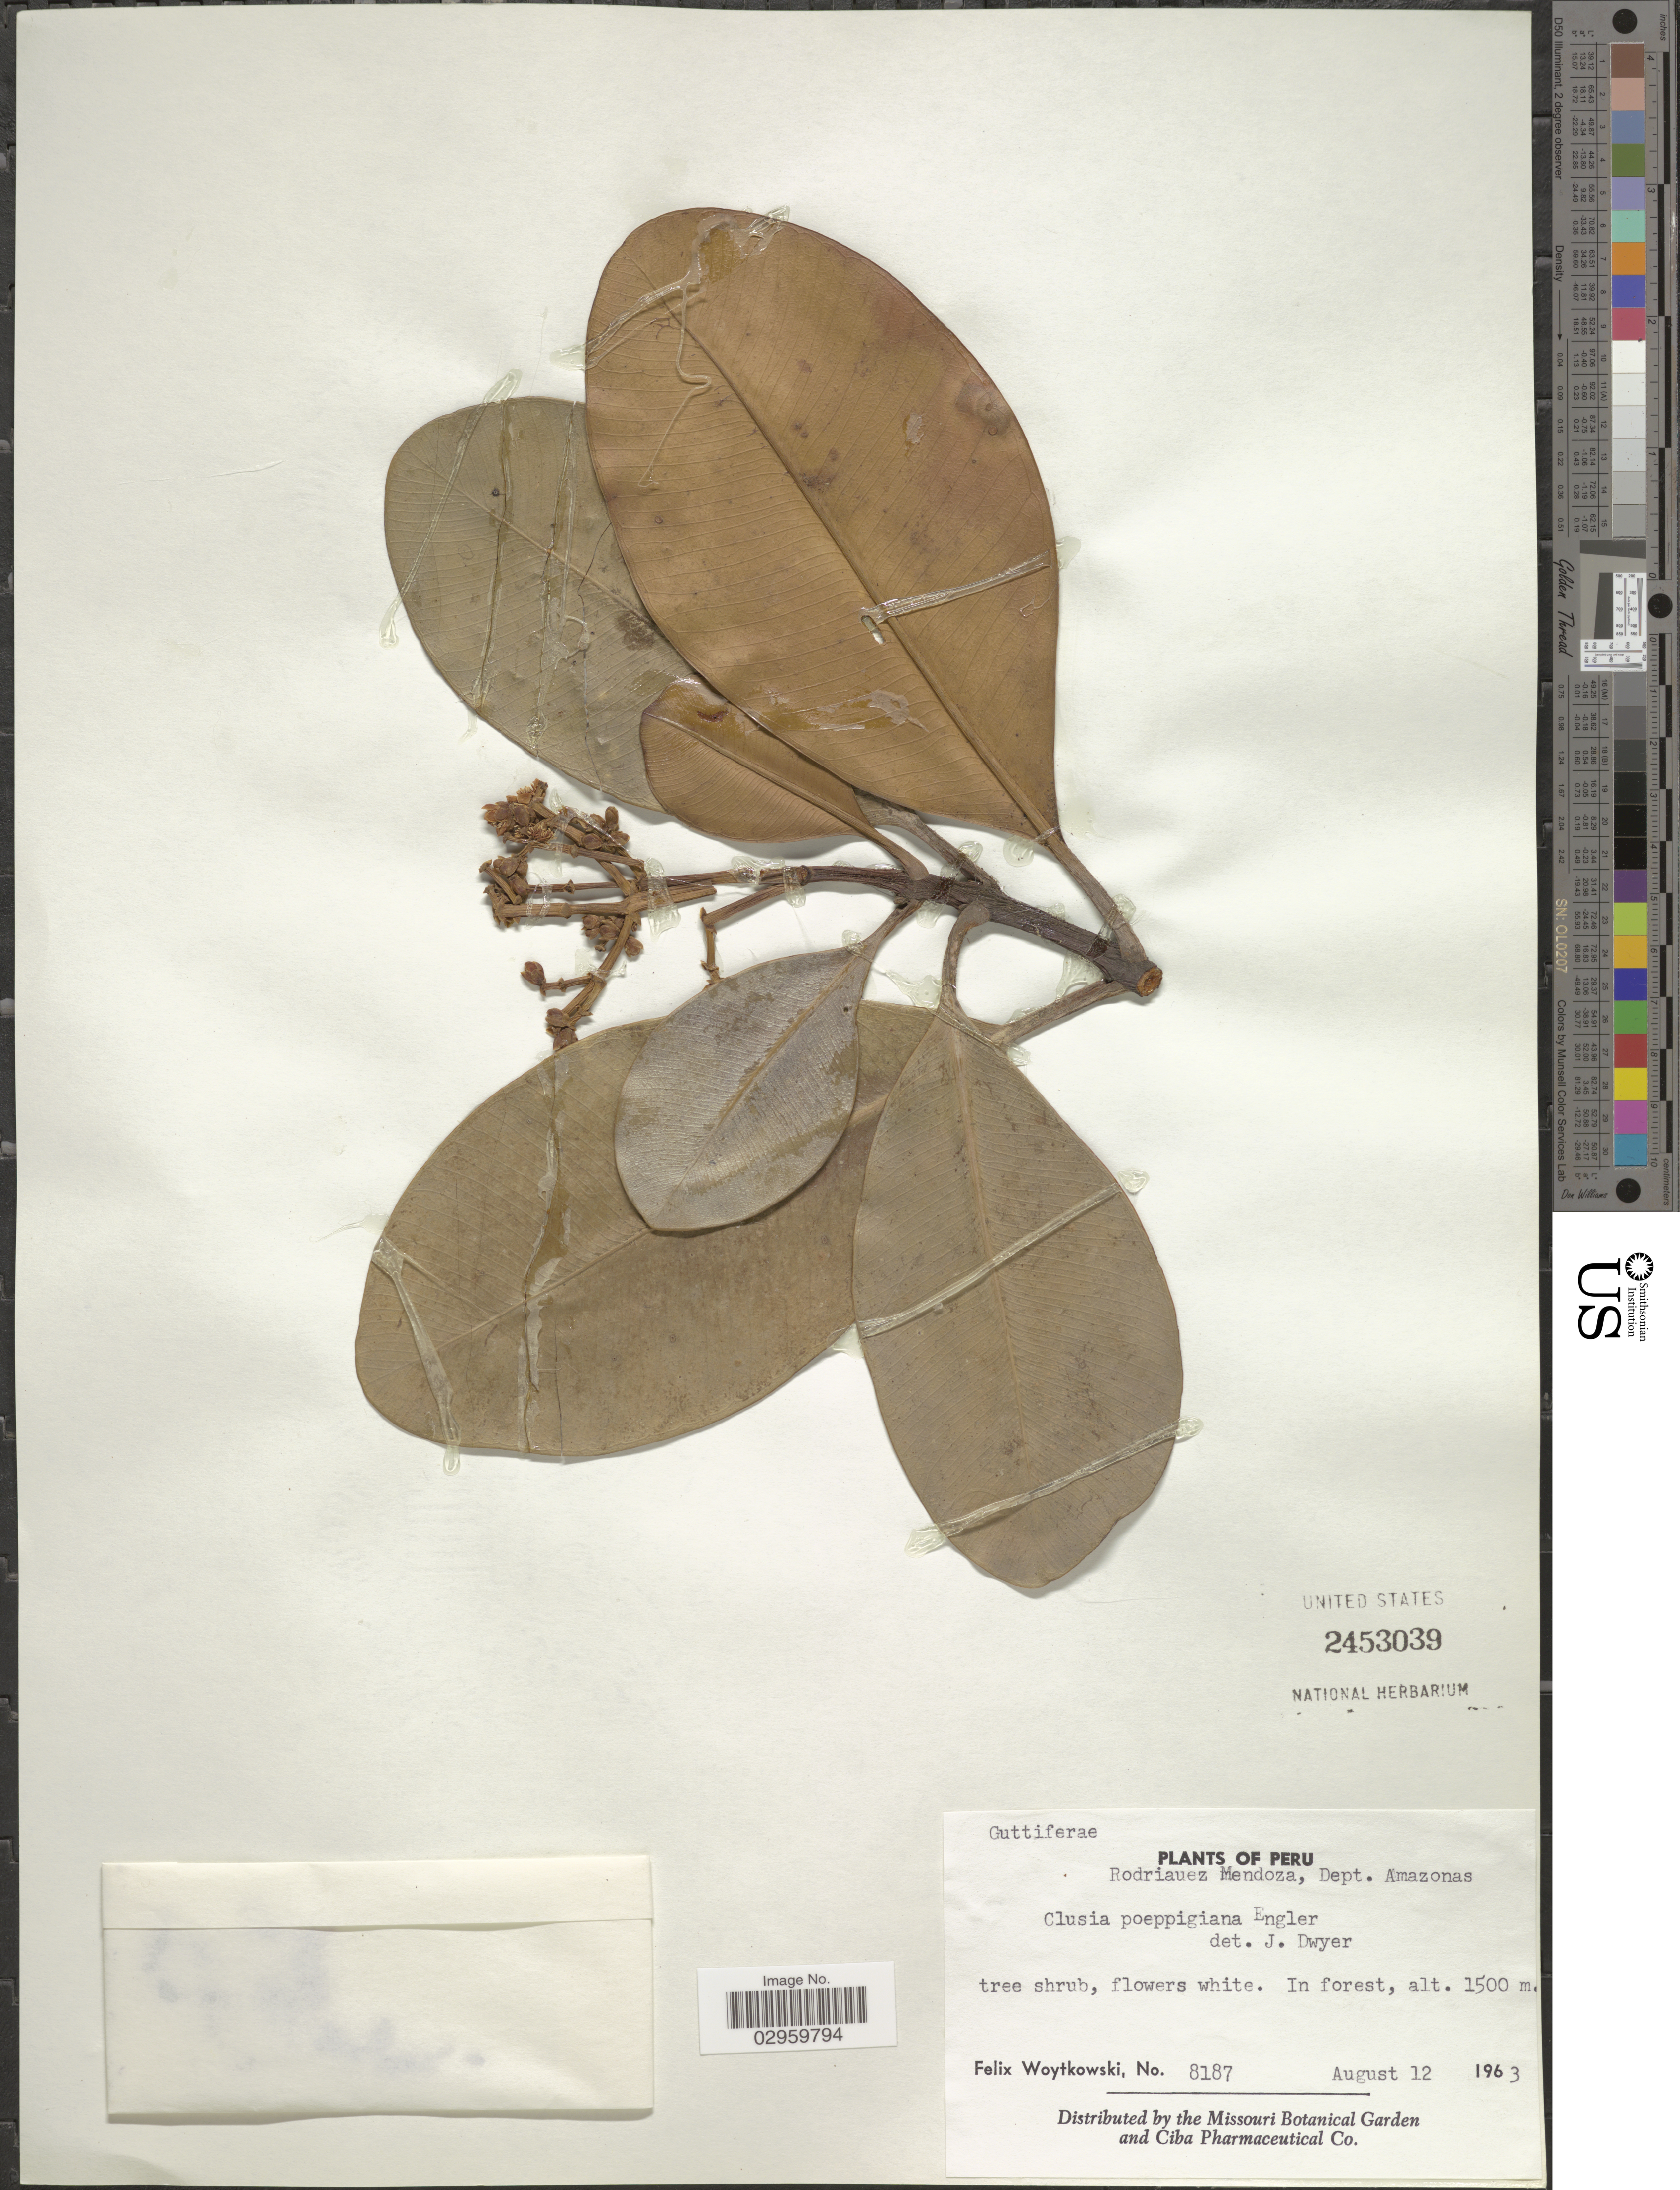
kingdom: Plantae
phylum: Tracheophyta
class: Magnoliopsida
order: Malpighiales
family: Clusiaceae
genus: Clusia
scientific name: Clusia poeppigiana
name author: Engl.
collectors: F. Woytkowski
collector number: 8187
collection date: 1963-08-12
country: Peru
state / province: Amazonas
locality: Rodriauez Mendoza [unsure placement], Dept. Amazonas.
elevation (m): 1500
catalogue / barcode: US 2453039